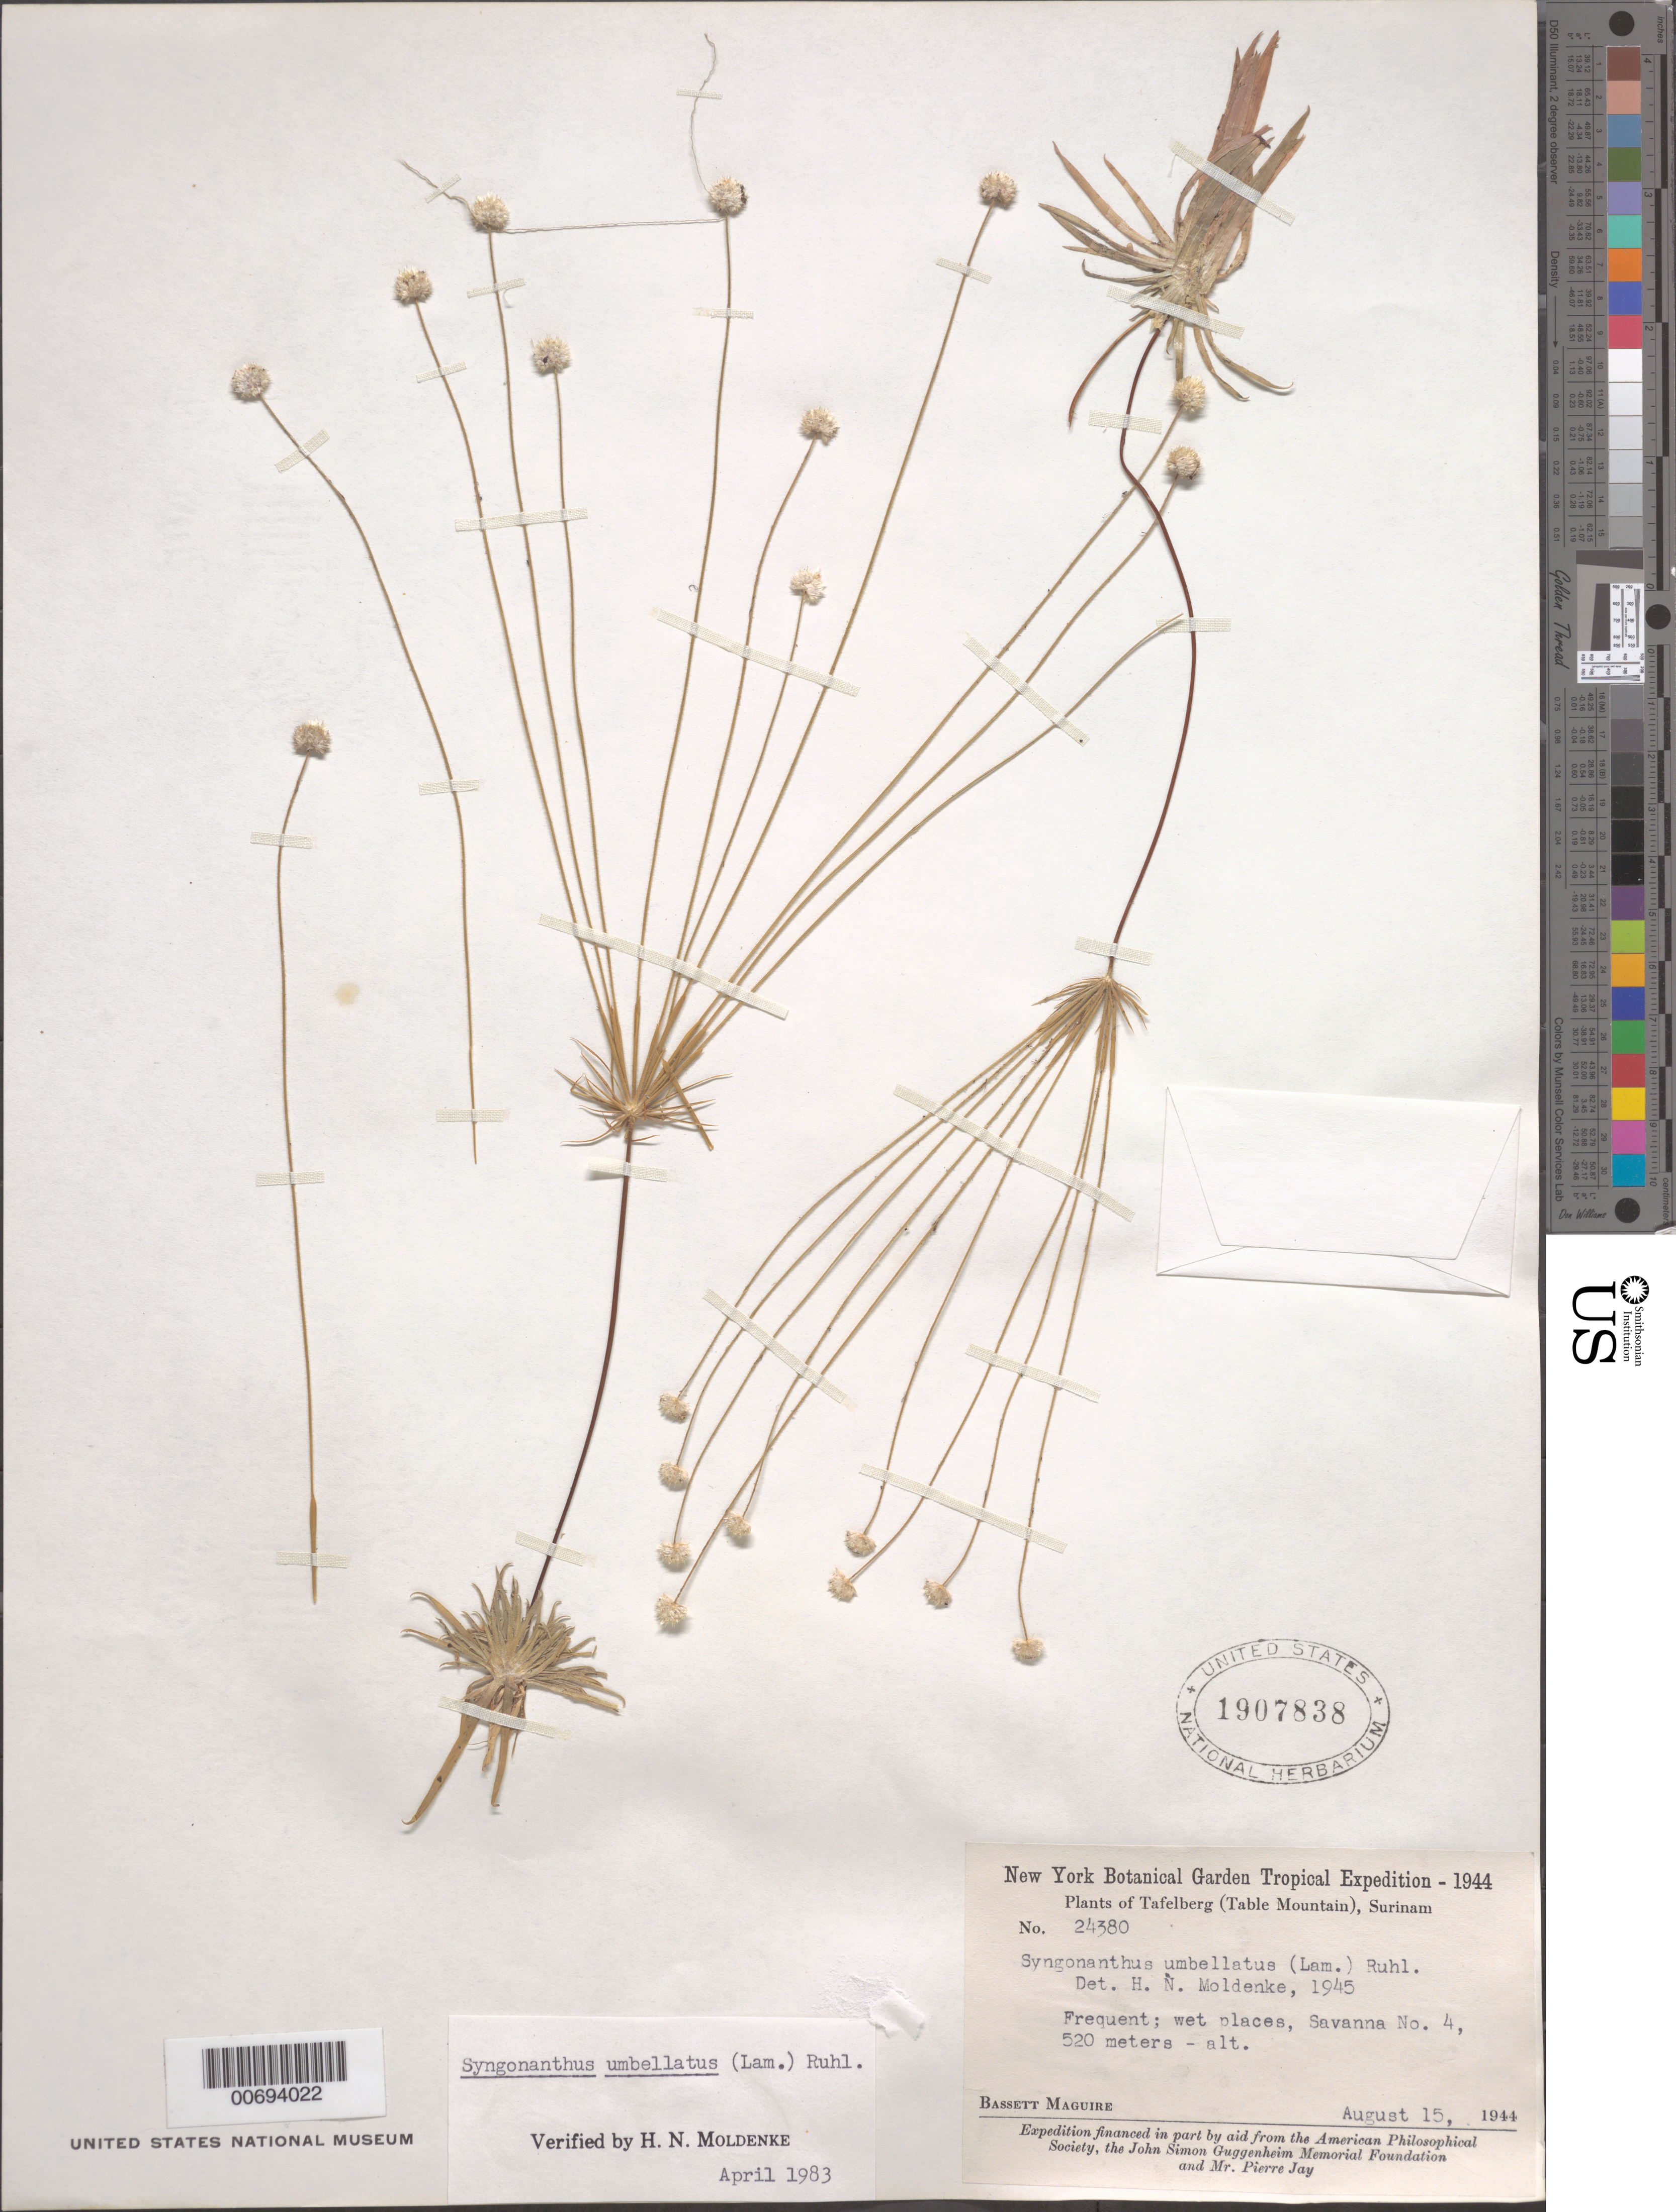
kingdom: Plantae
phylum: Tracheophyta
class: Liliopsida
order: Poales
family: Eriocaulaceae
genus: Syngonanthus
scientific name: Syngonanthus umbellatus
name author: (Lam.) Ruhland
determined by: Moldenke, H. N.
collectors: B. Maguire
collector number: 24380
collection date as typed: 15-Aug-44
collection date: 1944-08-15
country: Suriname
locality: Tafelberg (Table Mountain), Savanna IV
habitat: Wet places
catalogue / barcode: US 1907838